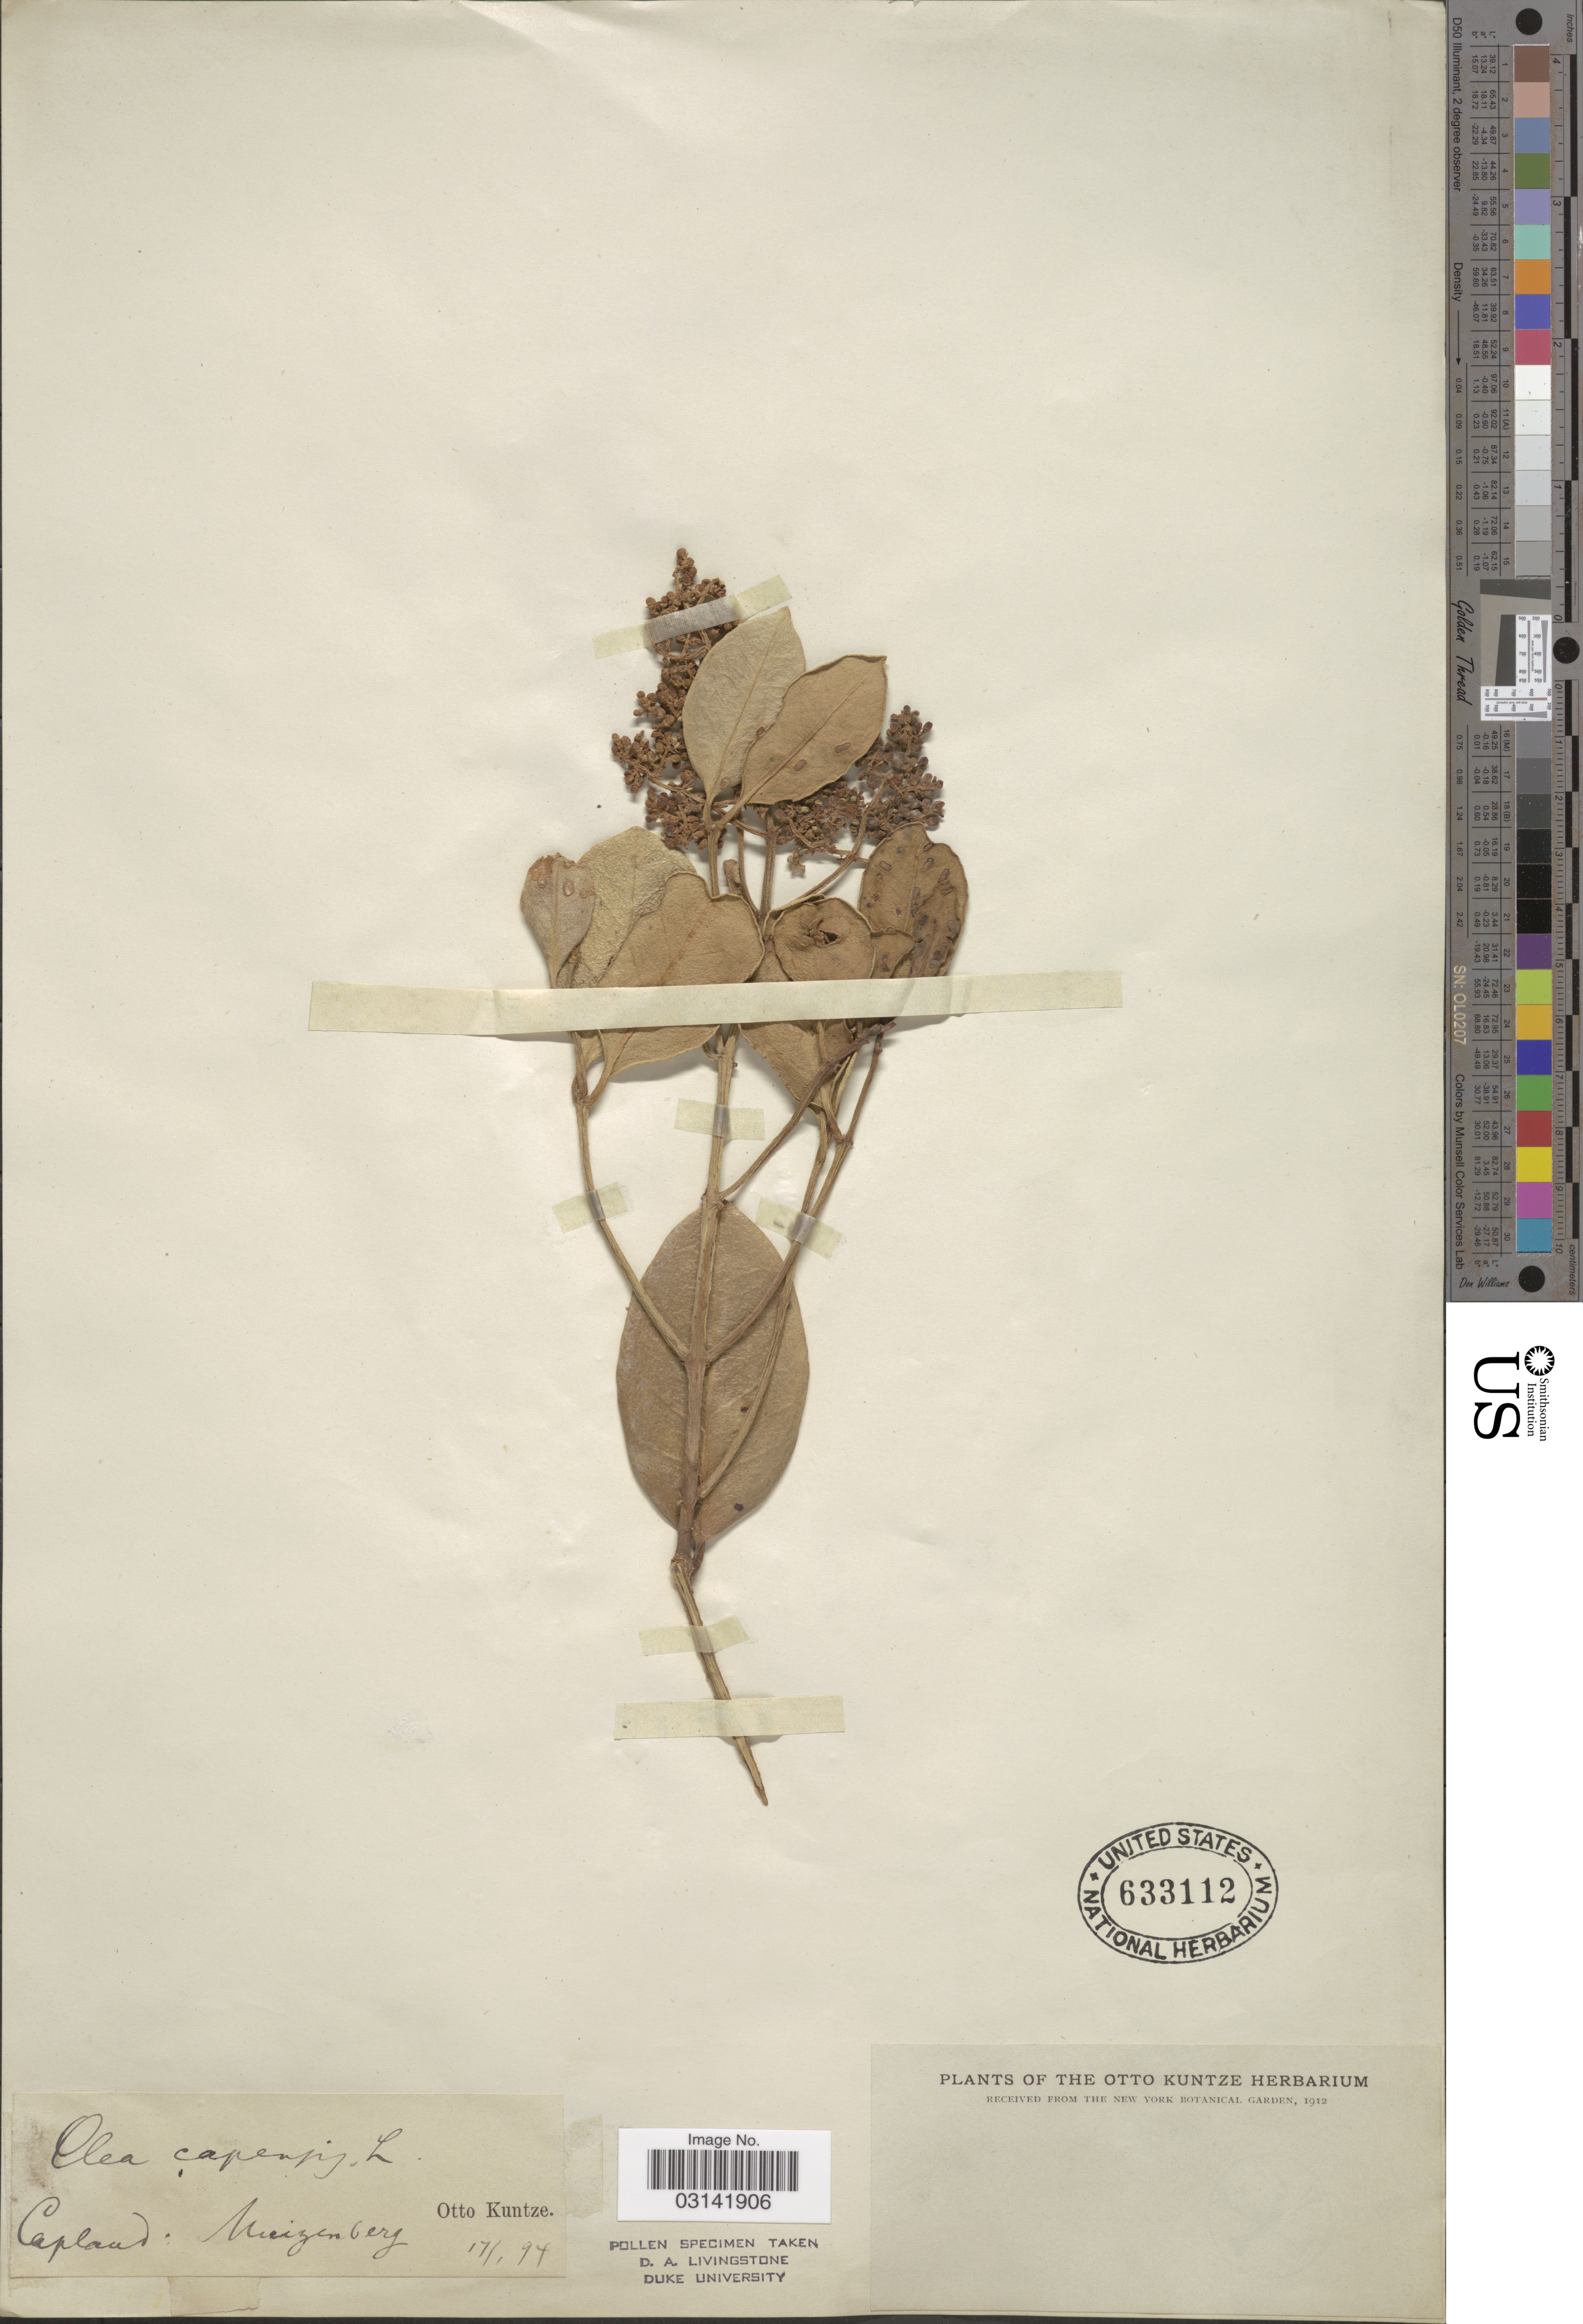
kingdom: Plantae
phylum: Tracheophyta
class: Magnoliopsida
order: Lamiales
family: Oleaceae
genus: Olea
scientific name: Olea capensis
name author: L.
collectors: C.E.O. Kuntze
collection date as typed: Transcribed d/m/y: 17/1/94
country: South Africa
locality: Capland: Muizenberg.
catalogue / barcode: US 633112